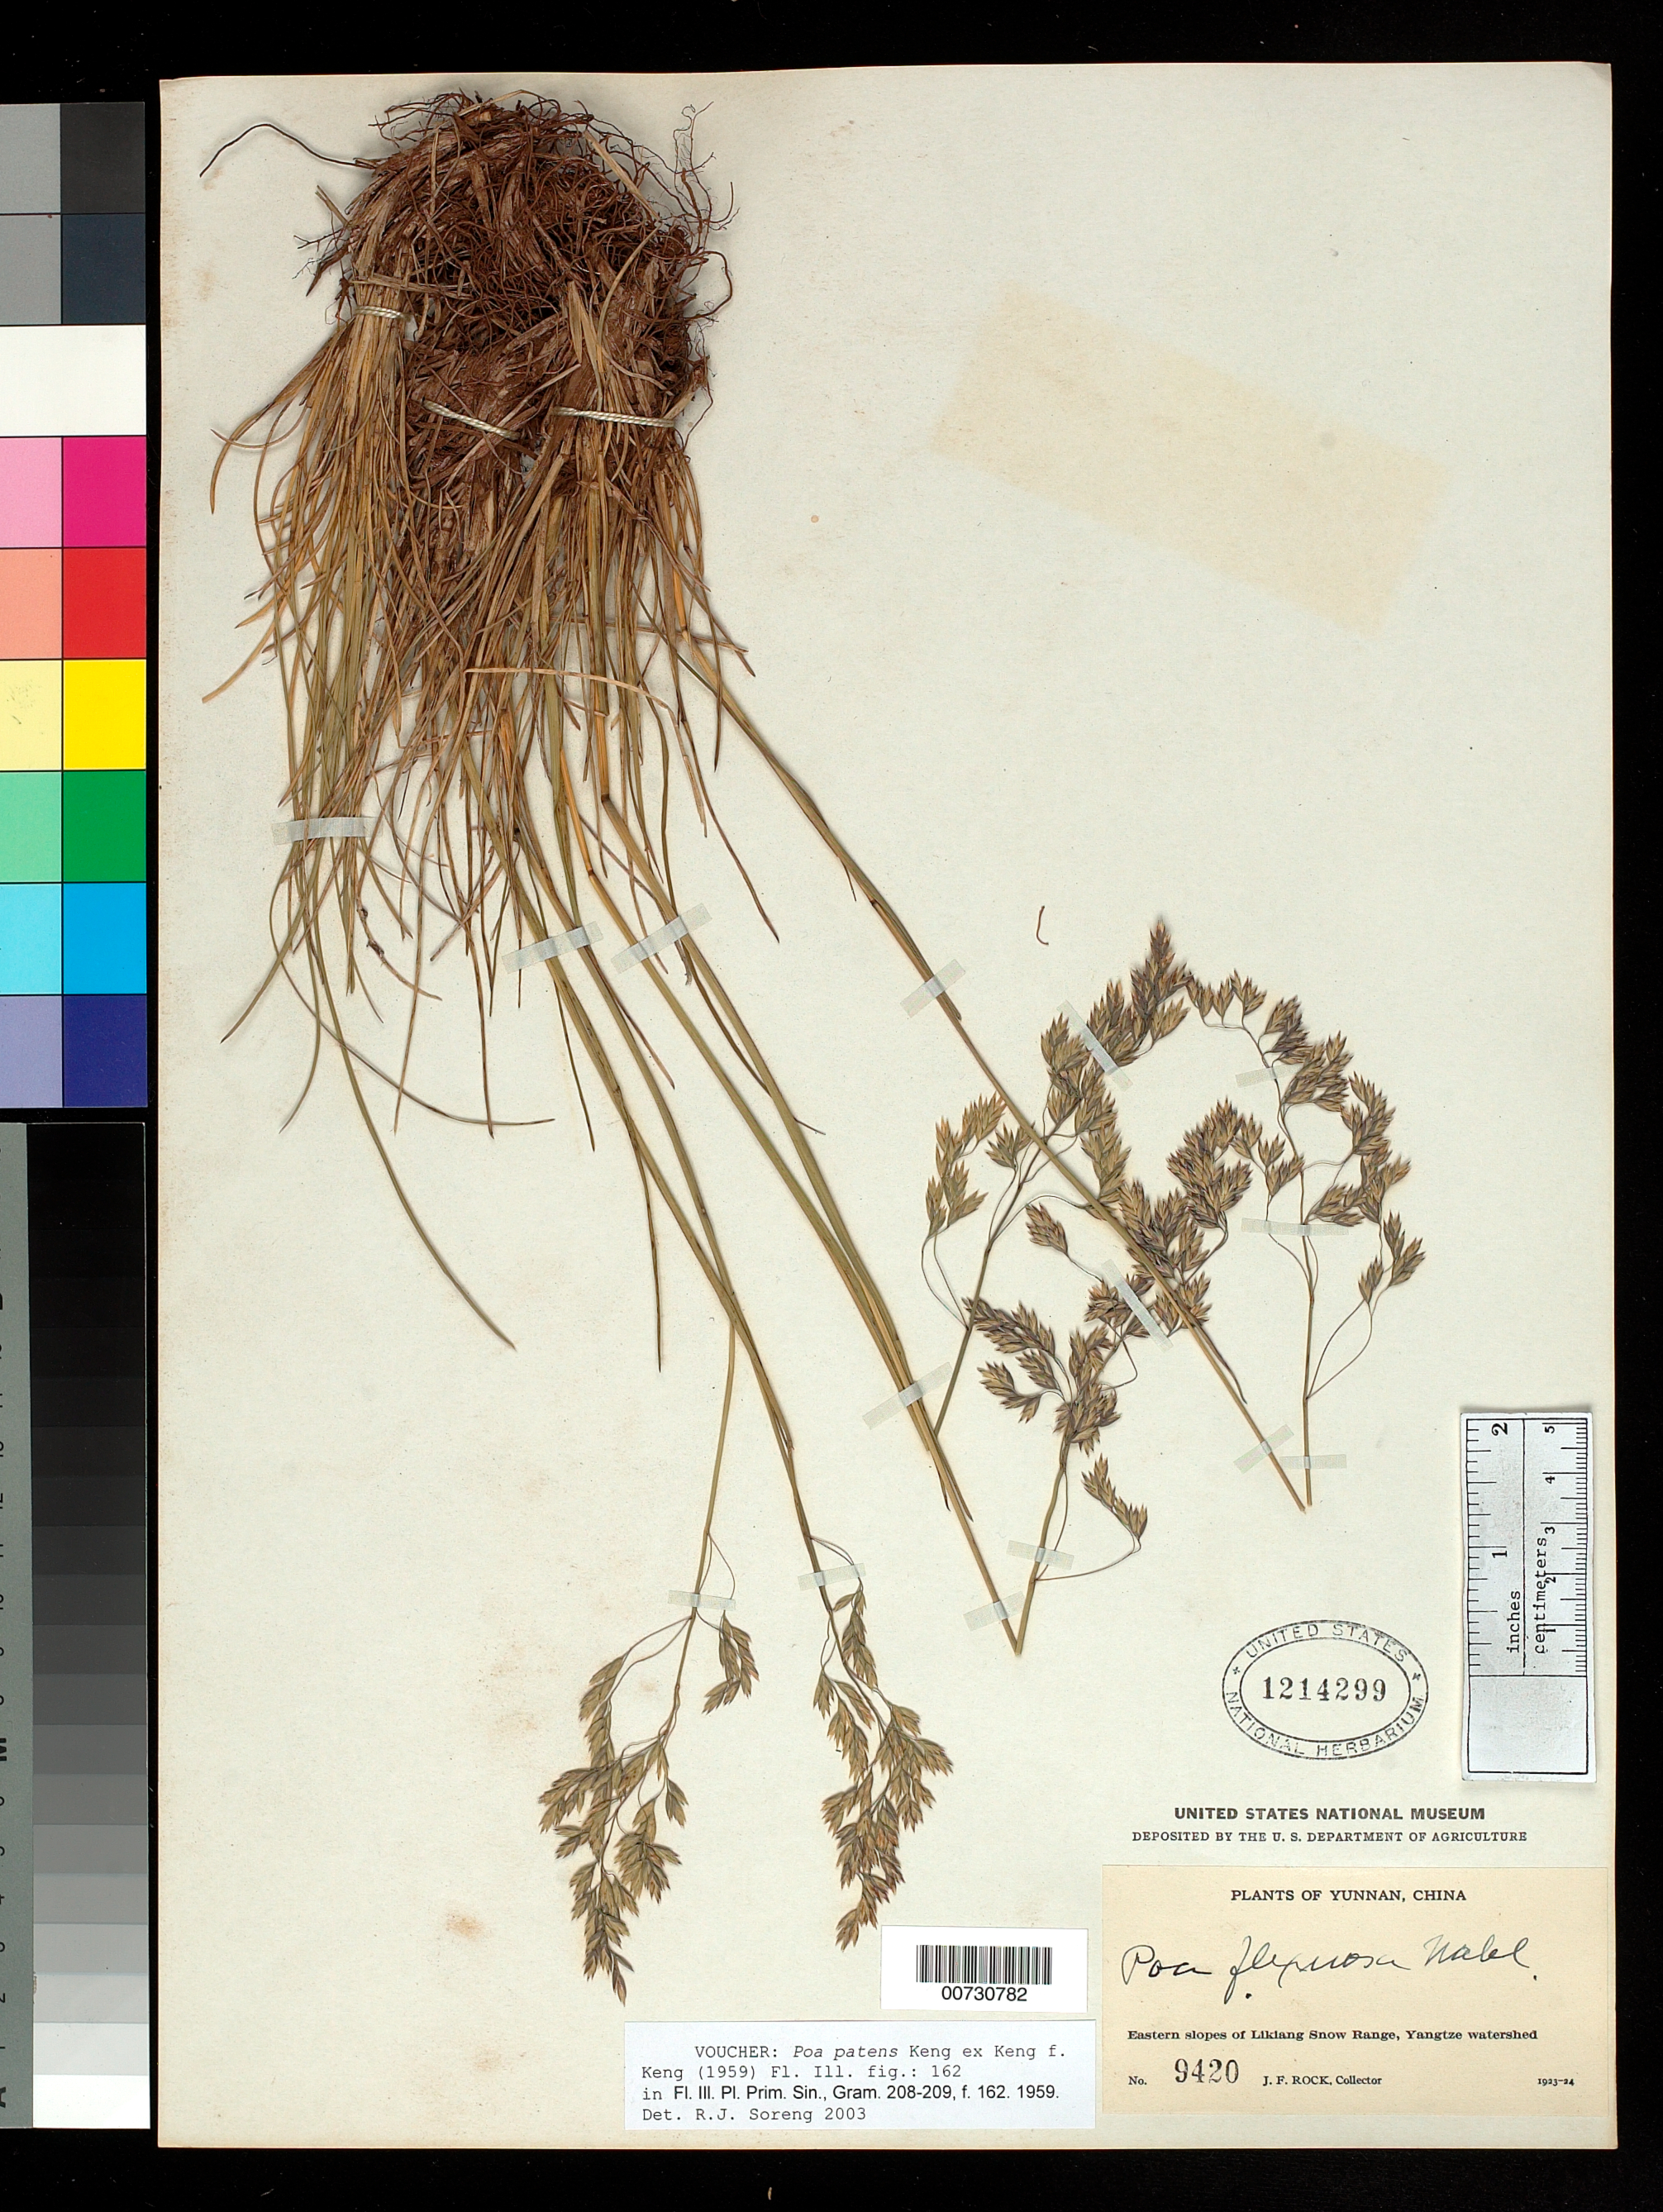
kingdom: Plantae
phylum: Tracheophyta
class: Liliopsida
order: Poales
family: Poaceae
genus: Poa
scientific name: Poa patens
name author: Keng ex Keng f.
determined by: Soreng, Robert J., Research Associate (BOT), Smithsonian Institution - National Museum of Natural History (UNITED STATES)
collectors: J. F. Rock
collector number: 9420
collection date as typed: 1923 to -- -- 1924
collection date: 1923/1924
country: China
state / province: Yunnan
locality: E slopes of Likiang snow range, Yangtze watershed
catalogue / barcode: US 1214299